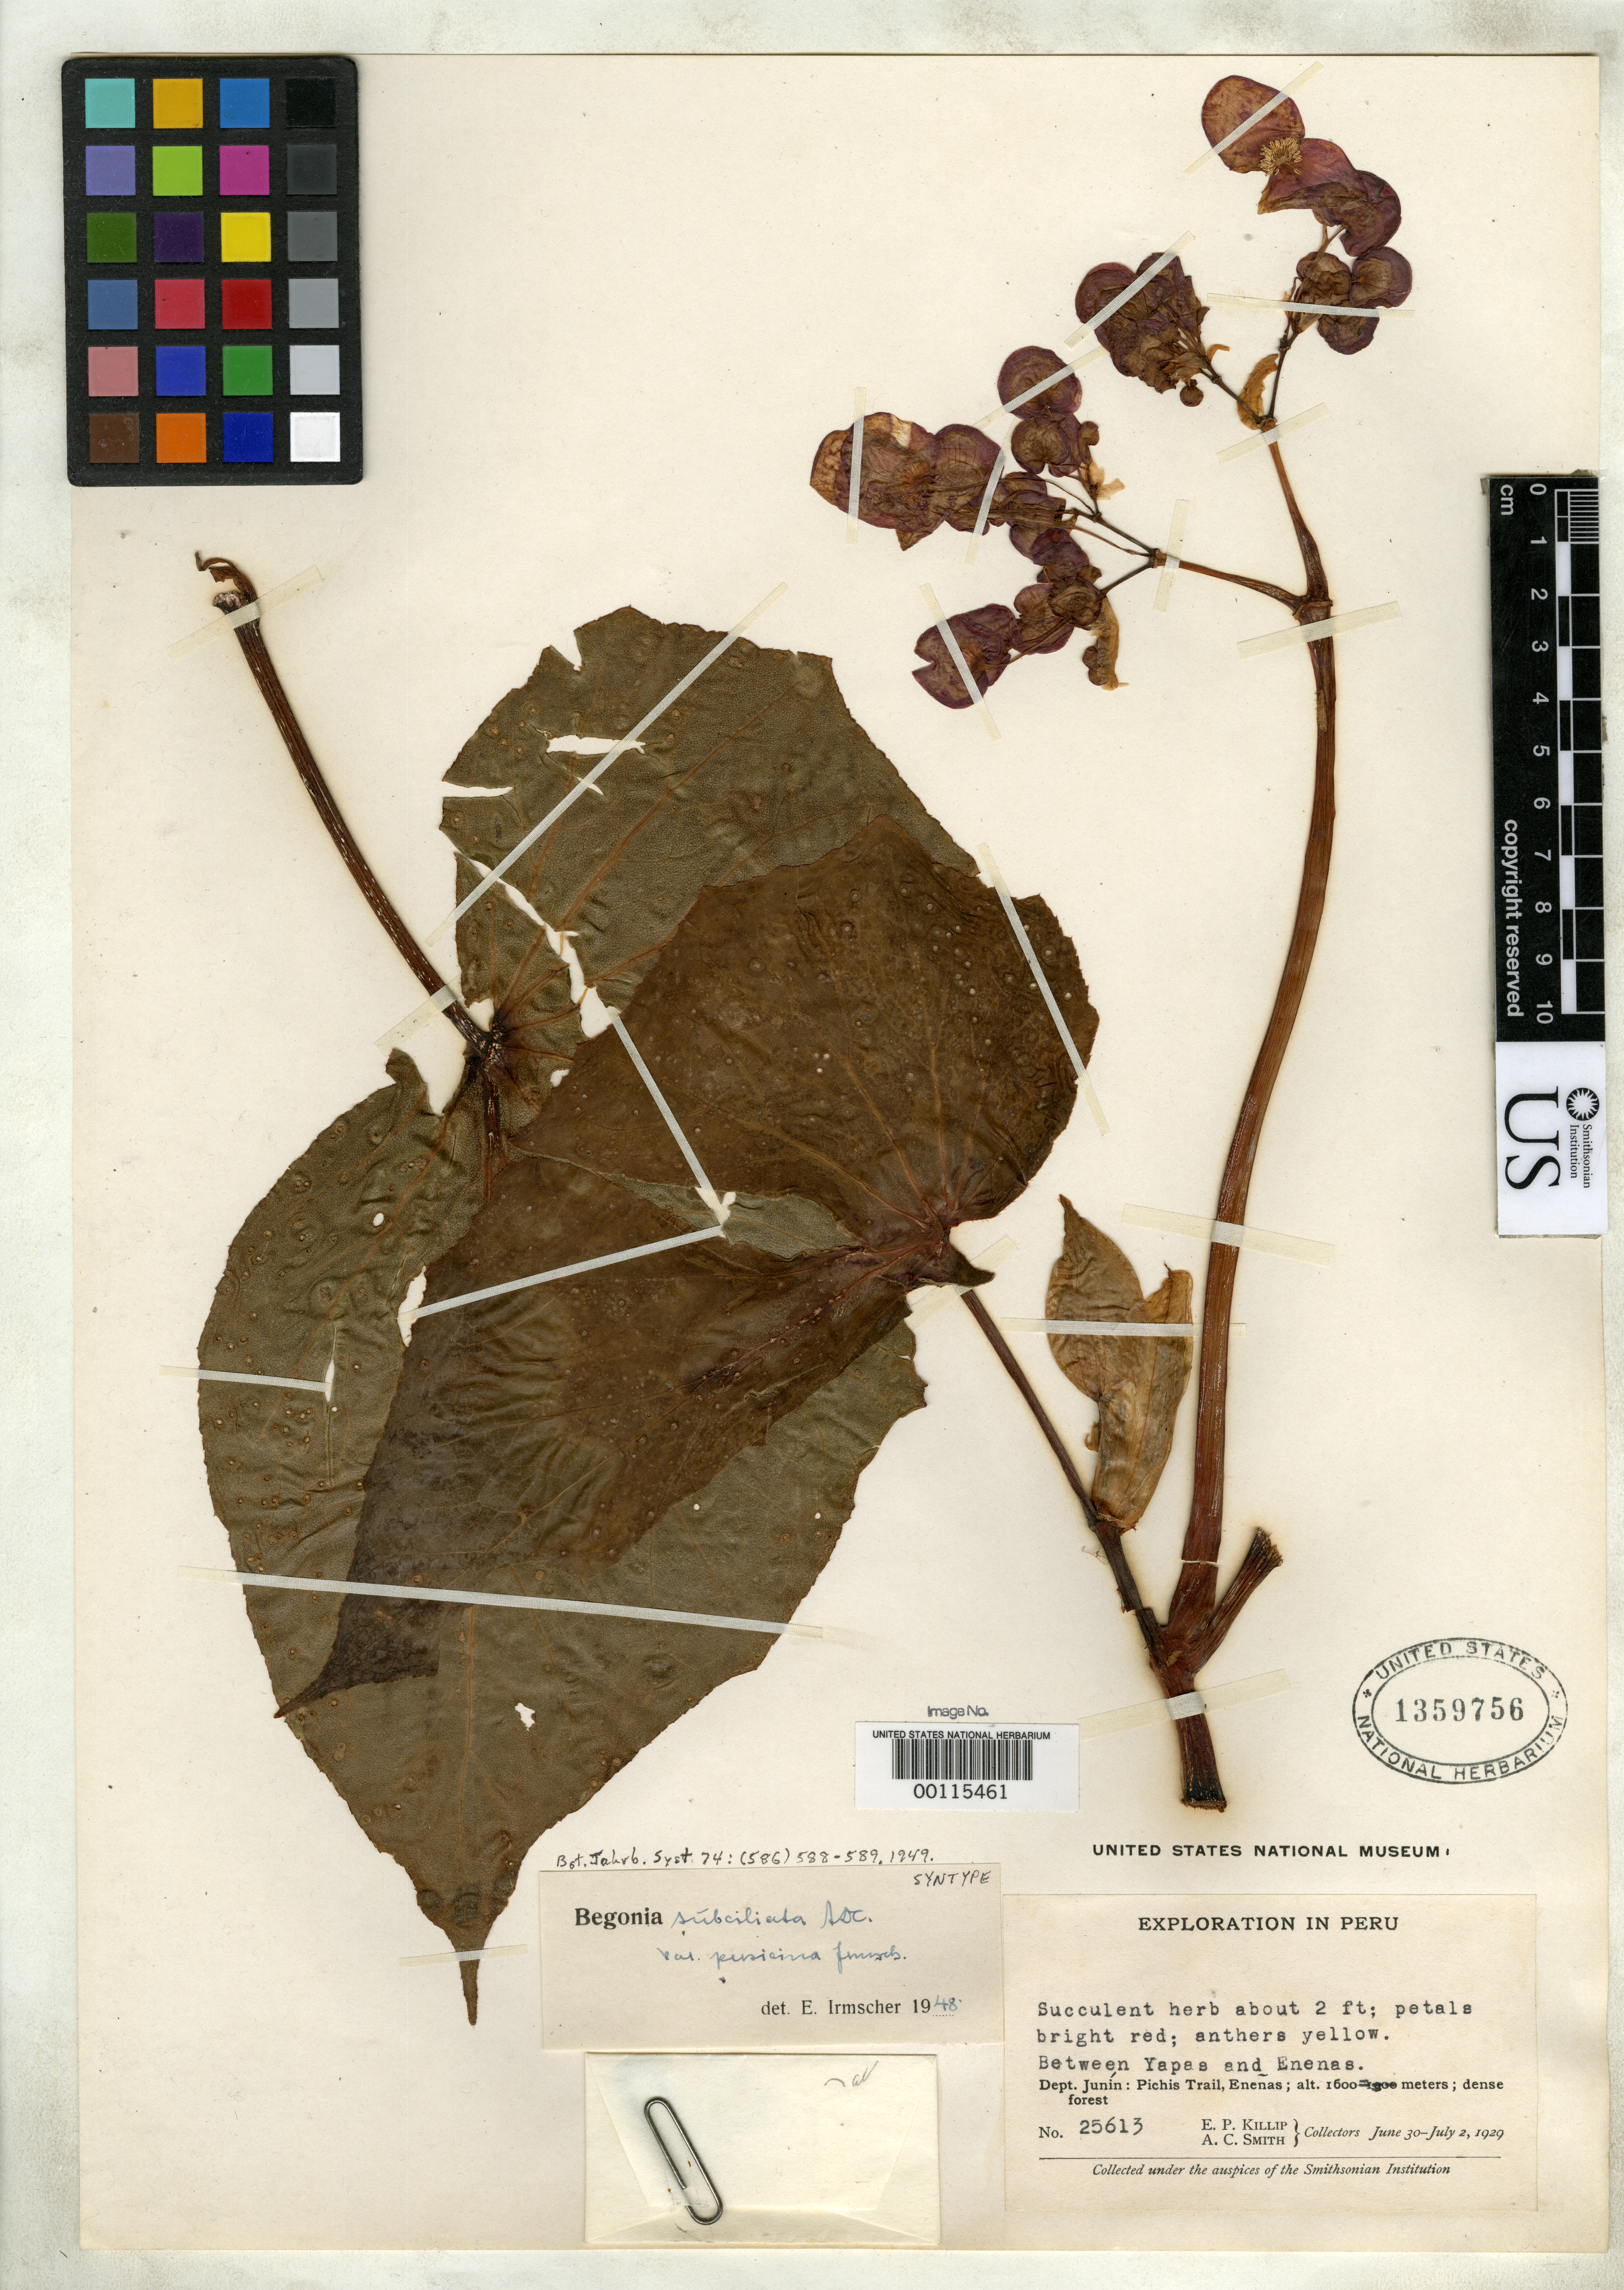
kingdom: Plantae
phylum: Tracheophyta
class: Magnoliopsida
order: Cucurbitales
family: Begoniaceae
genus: Begonia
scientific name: Begonia subciliata var. persicina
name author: Irmsch.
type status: Type Collection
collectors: E. P. Killip & A. C. Smith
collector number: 25613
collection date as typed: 30 Jun 1929 to 02 Jul 1929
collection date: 1929-06-30/1929-07-02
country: Peru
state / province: Junín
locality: Pichis Trail, between Yapes & Enenas.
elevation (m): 1600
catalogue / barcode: US 1359756